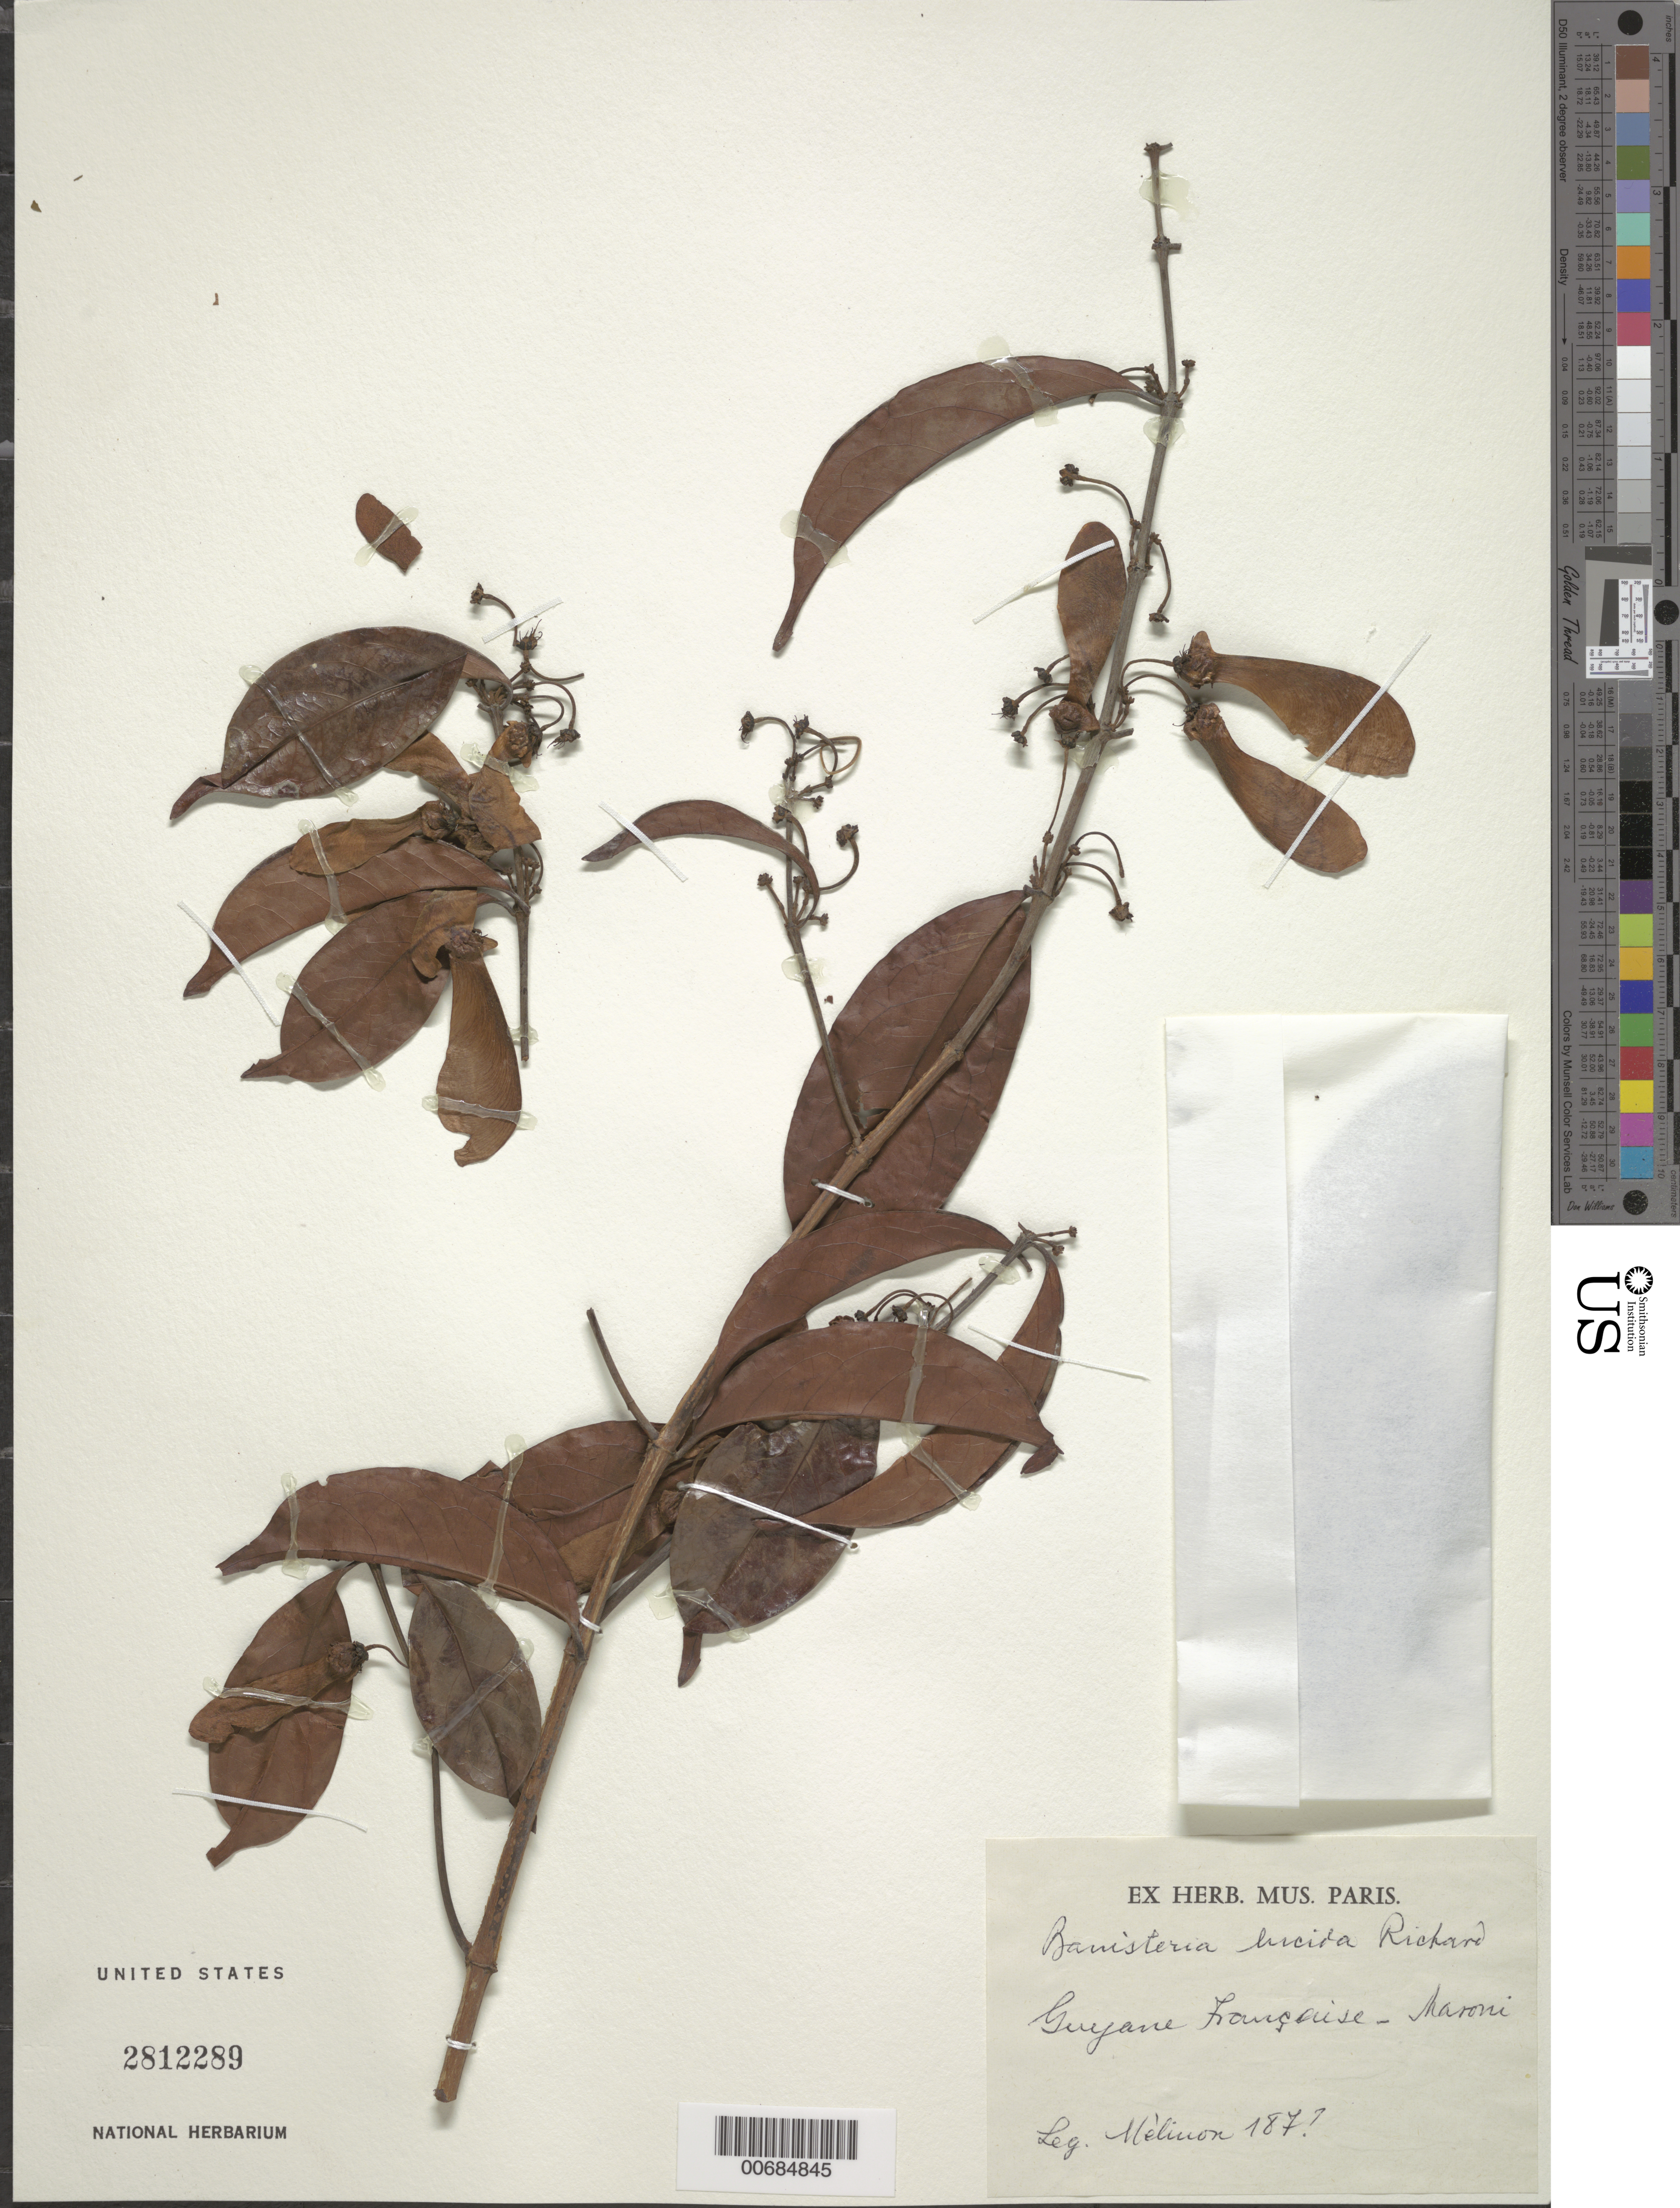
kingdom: Plantae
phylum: Tracheophyta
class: Magnoliopsida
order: Malpighiales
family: Malpighiaceae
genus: Banisteriopsis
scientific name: Banisteriopsis lucida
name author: (Rich.) Small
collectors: E. Mélinon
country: French Guiana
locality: Maroni R.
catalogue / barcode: US 2812289